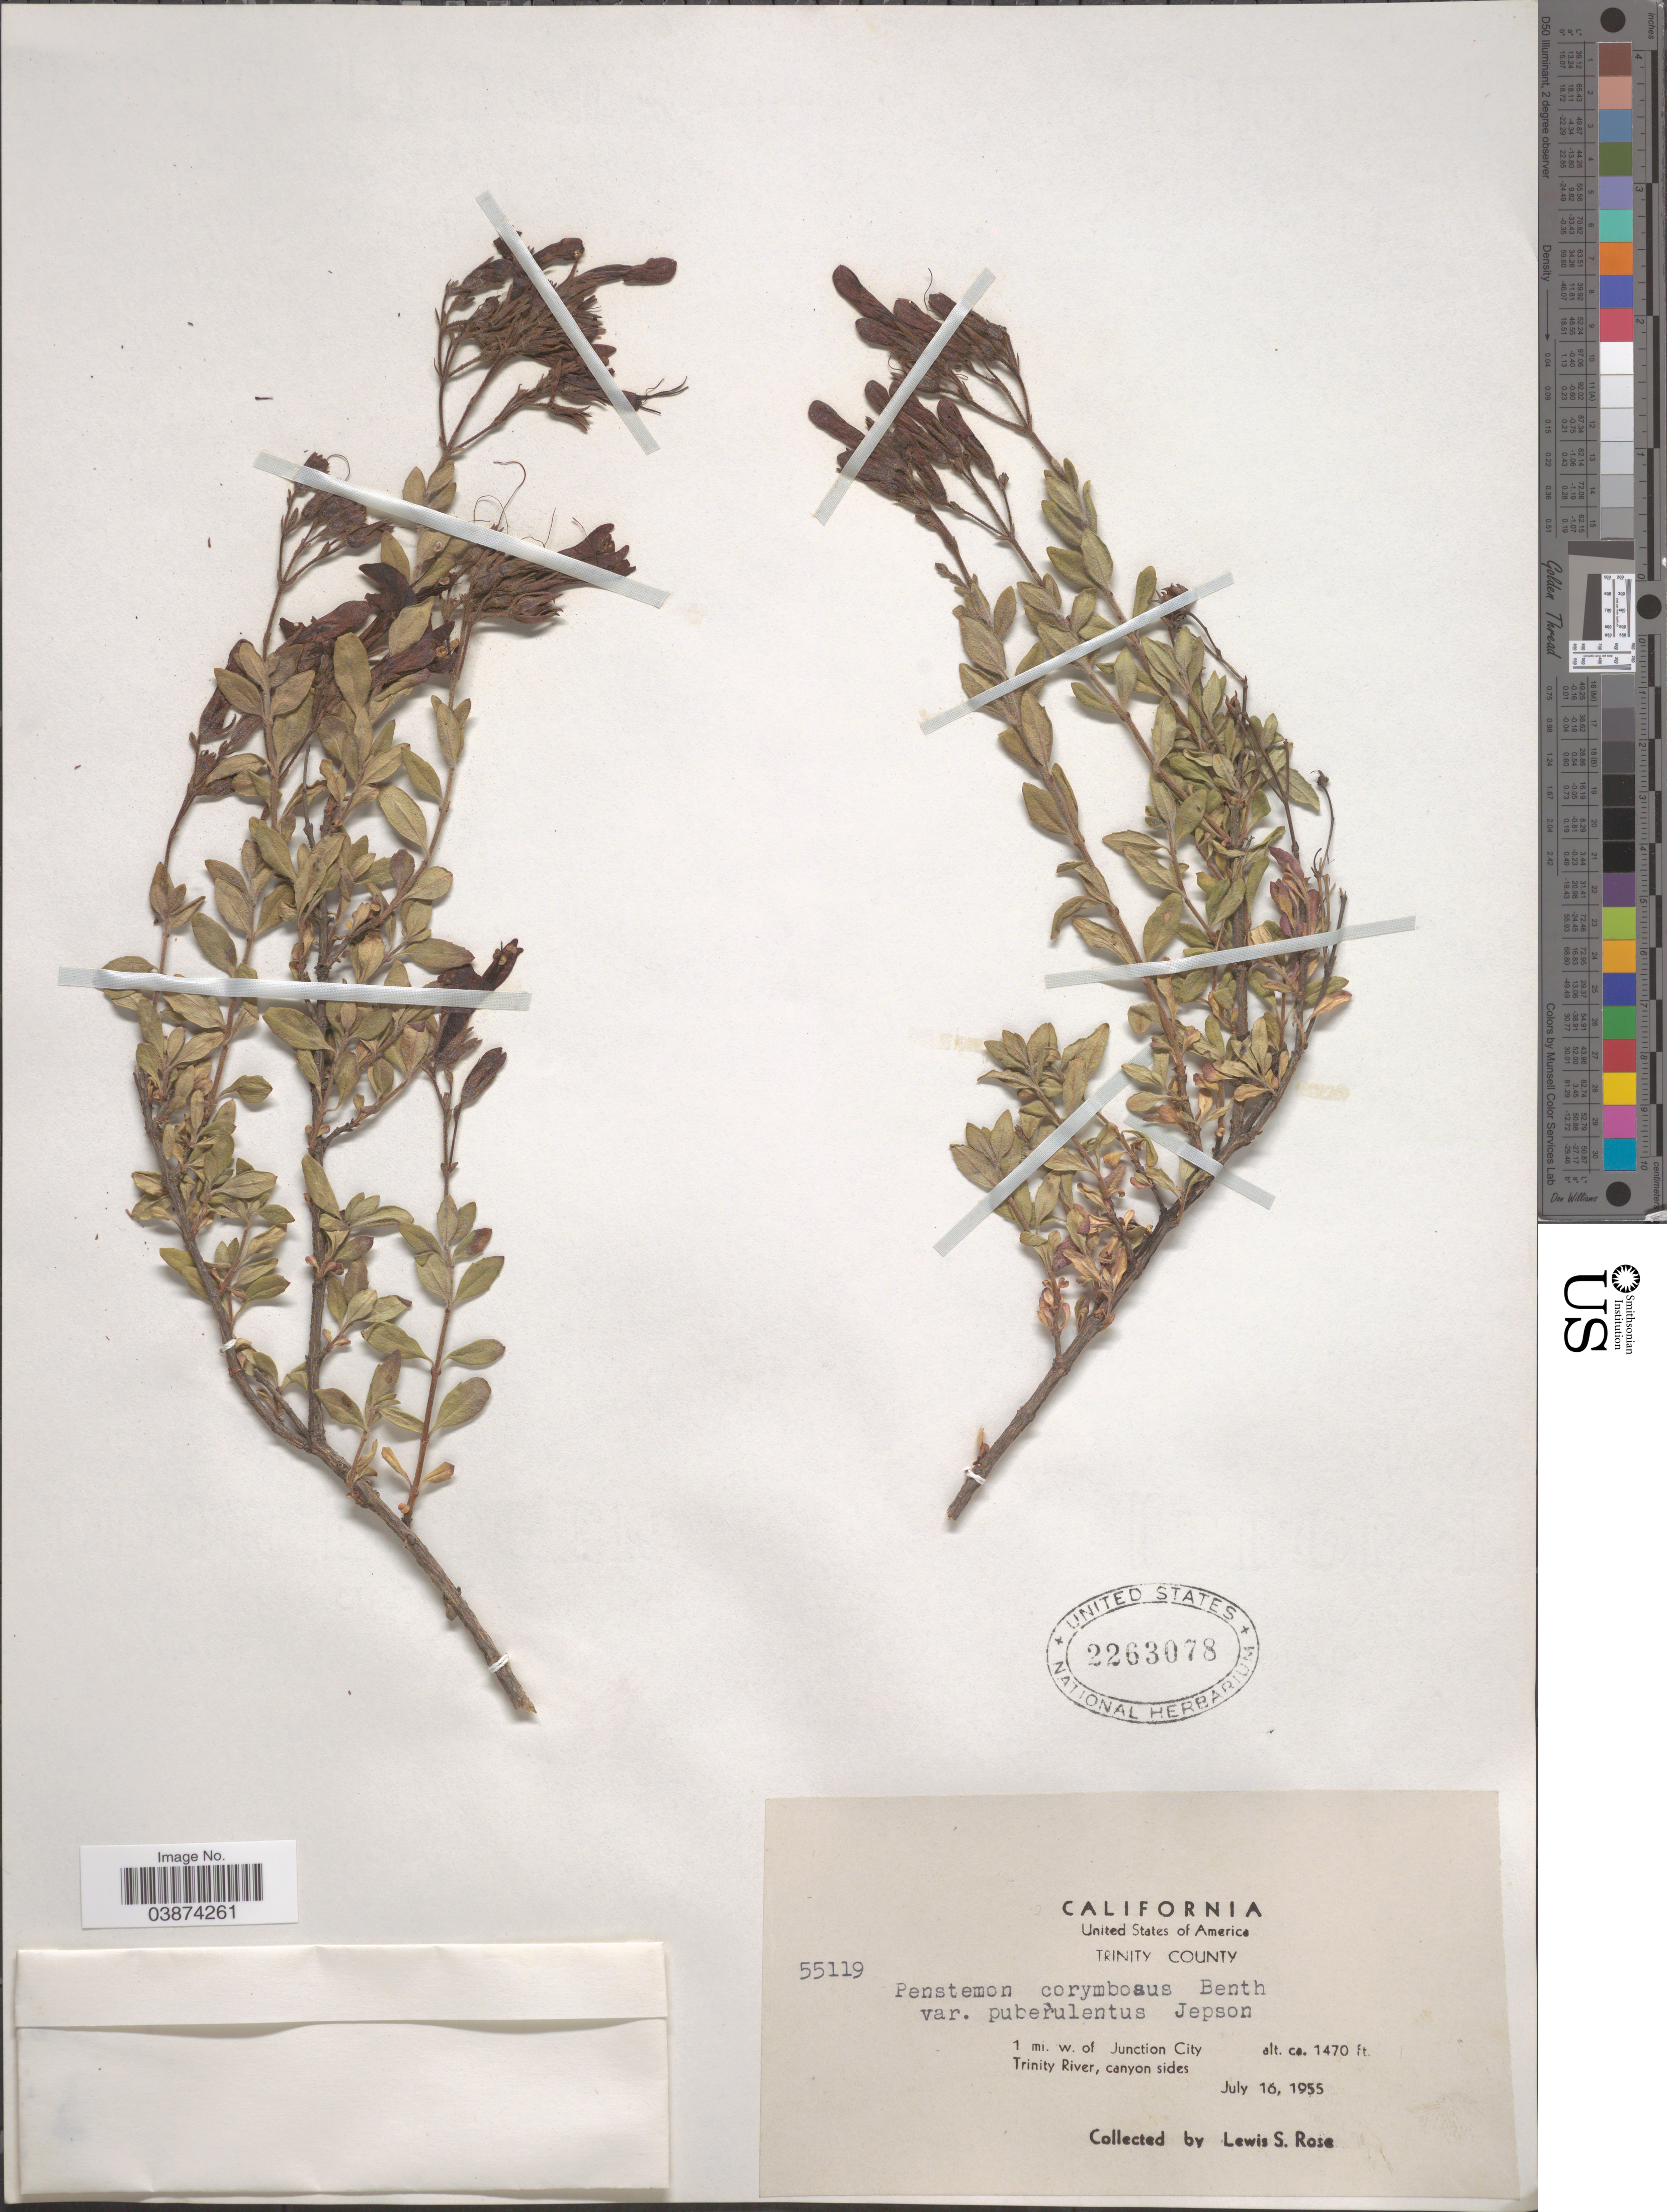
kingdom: Plantae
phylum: Tracheophyta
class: Magnoliopsida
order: Lamiales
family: Plantaginaceae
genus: Penstemon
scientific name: Penstemon corymbosus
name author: Benth.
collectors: L. S. Rose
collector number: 55119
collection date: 1955-07-16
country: United States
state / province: California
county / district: Trinity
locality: Trinity County. 1 mi. w. of Junction City, Trinity River, canyon sides.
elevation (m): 448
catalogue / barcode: US 2263078